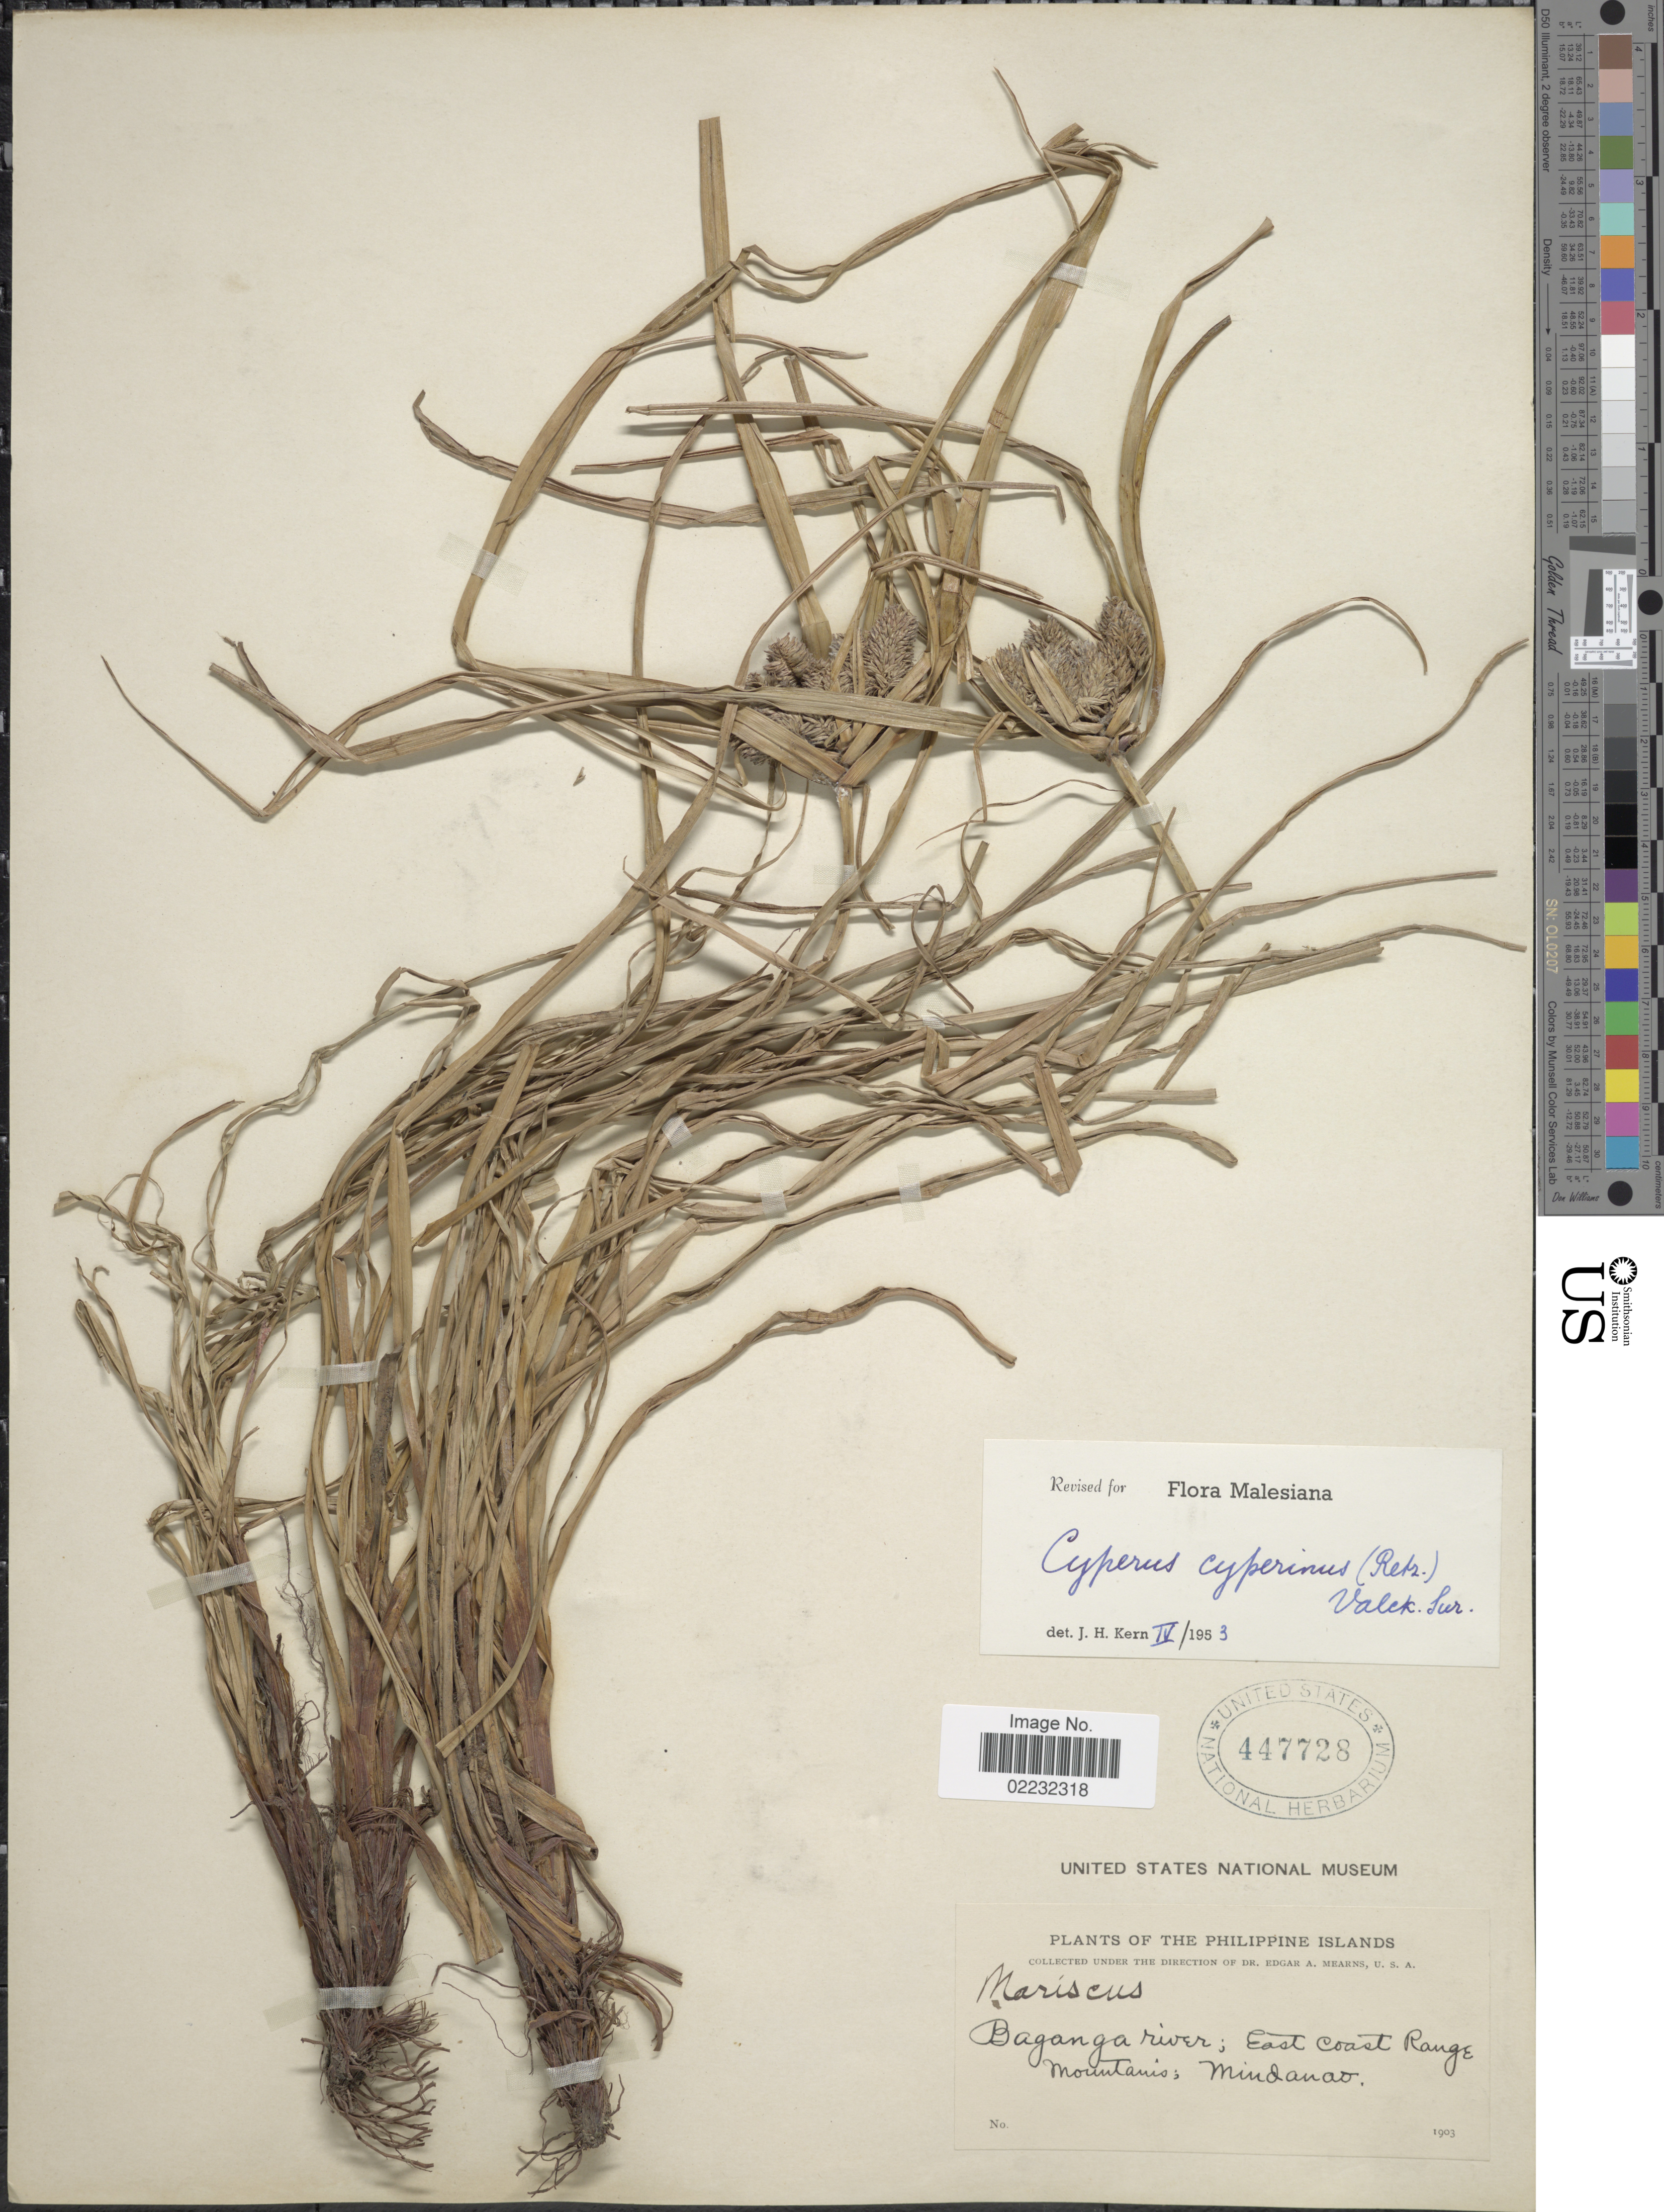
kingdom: Plantae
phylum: Tracheophyta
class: Liliopsida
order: Poales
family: Cyperaceae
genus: Cyperus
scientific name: Cyperus cyperinus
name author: (Retz.) Valck. Sur.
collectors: E. A. Mearns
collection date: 1903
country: Philippines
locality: Philippine Islands, Banganga river; East Coast Range Mountains; Mindanao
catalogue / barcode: US 447728